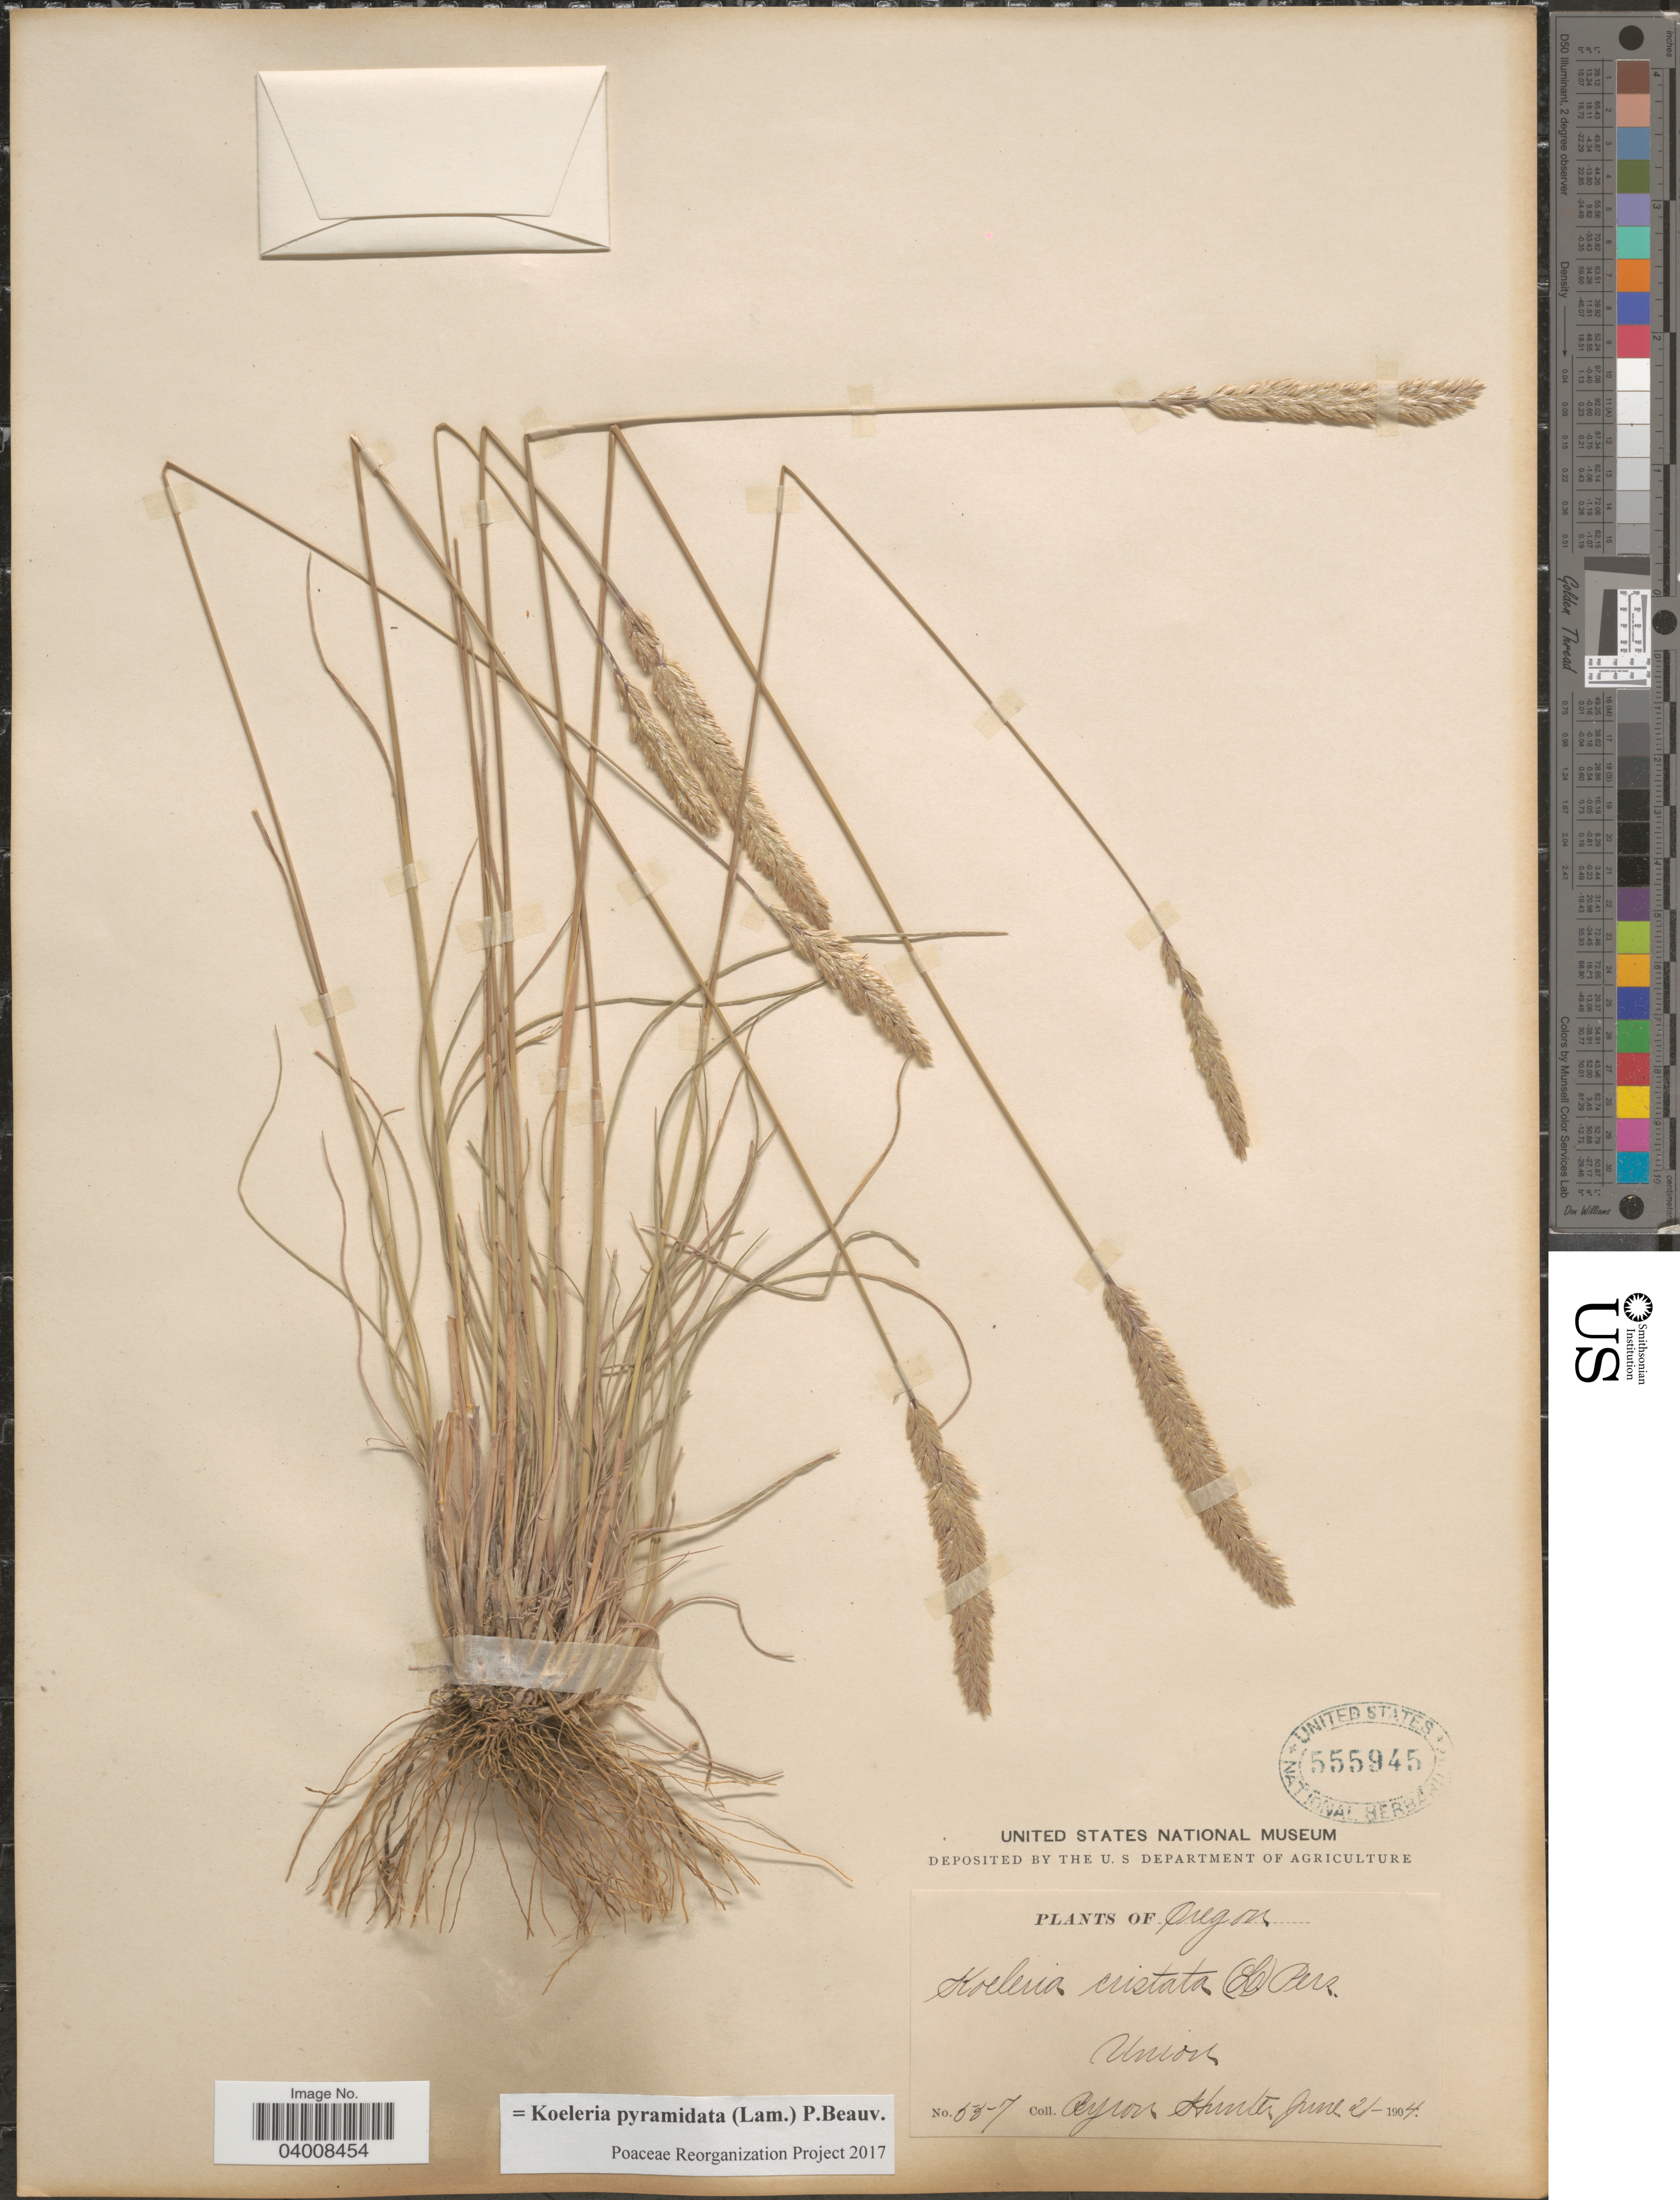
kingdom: Plantae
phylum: Tracheophyta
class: Liliopsida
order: Poales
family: Poaceae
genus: Koeleria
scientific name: Koeleria pyramidata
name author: (Lam.) P. Beauv.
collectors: B. Hunter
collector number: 557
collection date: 1904-06-21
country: United States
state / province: Oregon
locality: Union.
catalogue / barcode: US 555945